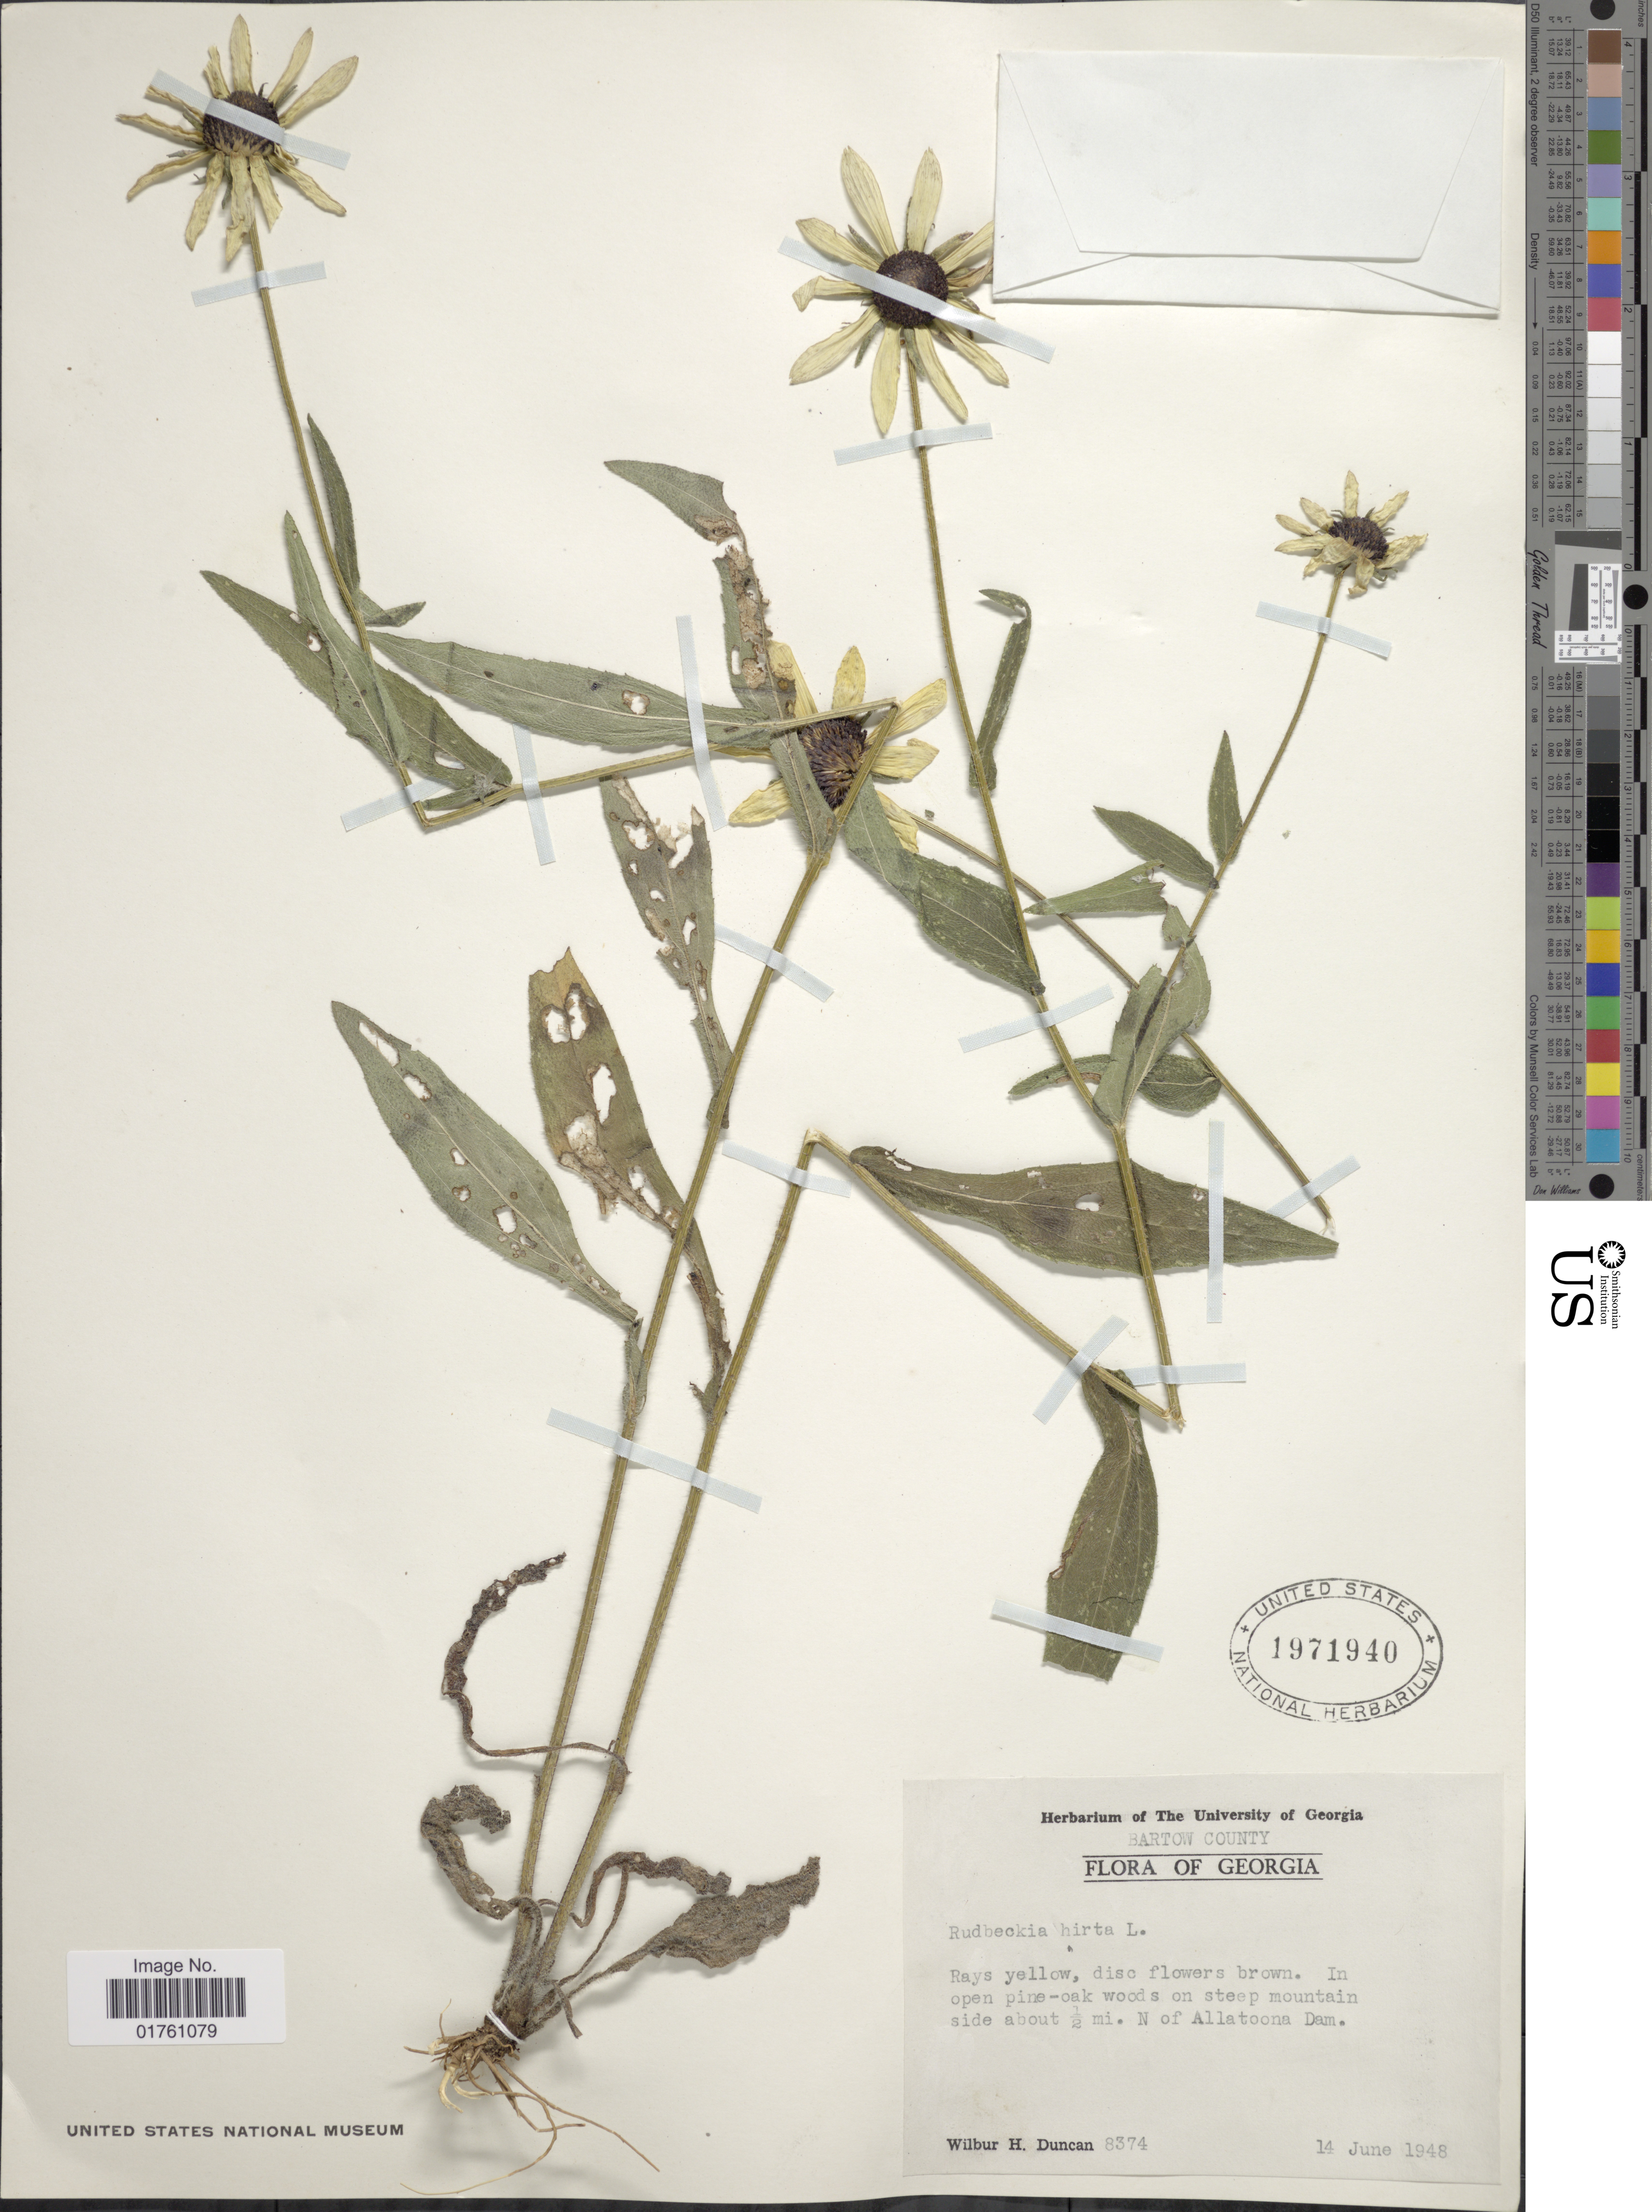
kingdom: Plantae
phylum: Tracheophyta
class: Magnoliopsida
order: Asterales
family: Asteraceae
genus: Rudbeckia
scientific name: Rudbeckia hirta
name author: L.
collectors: W. H. Duncan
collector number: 8374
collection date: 1948-06-14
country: United States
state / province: Georgia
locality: Bartow County, In open pine-oak woods on steep mountain side about ½ mi N of Allatoona Dam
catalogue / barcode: US 1971940